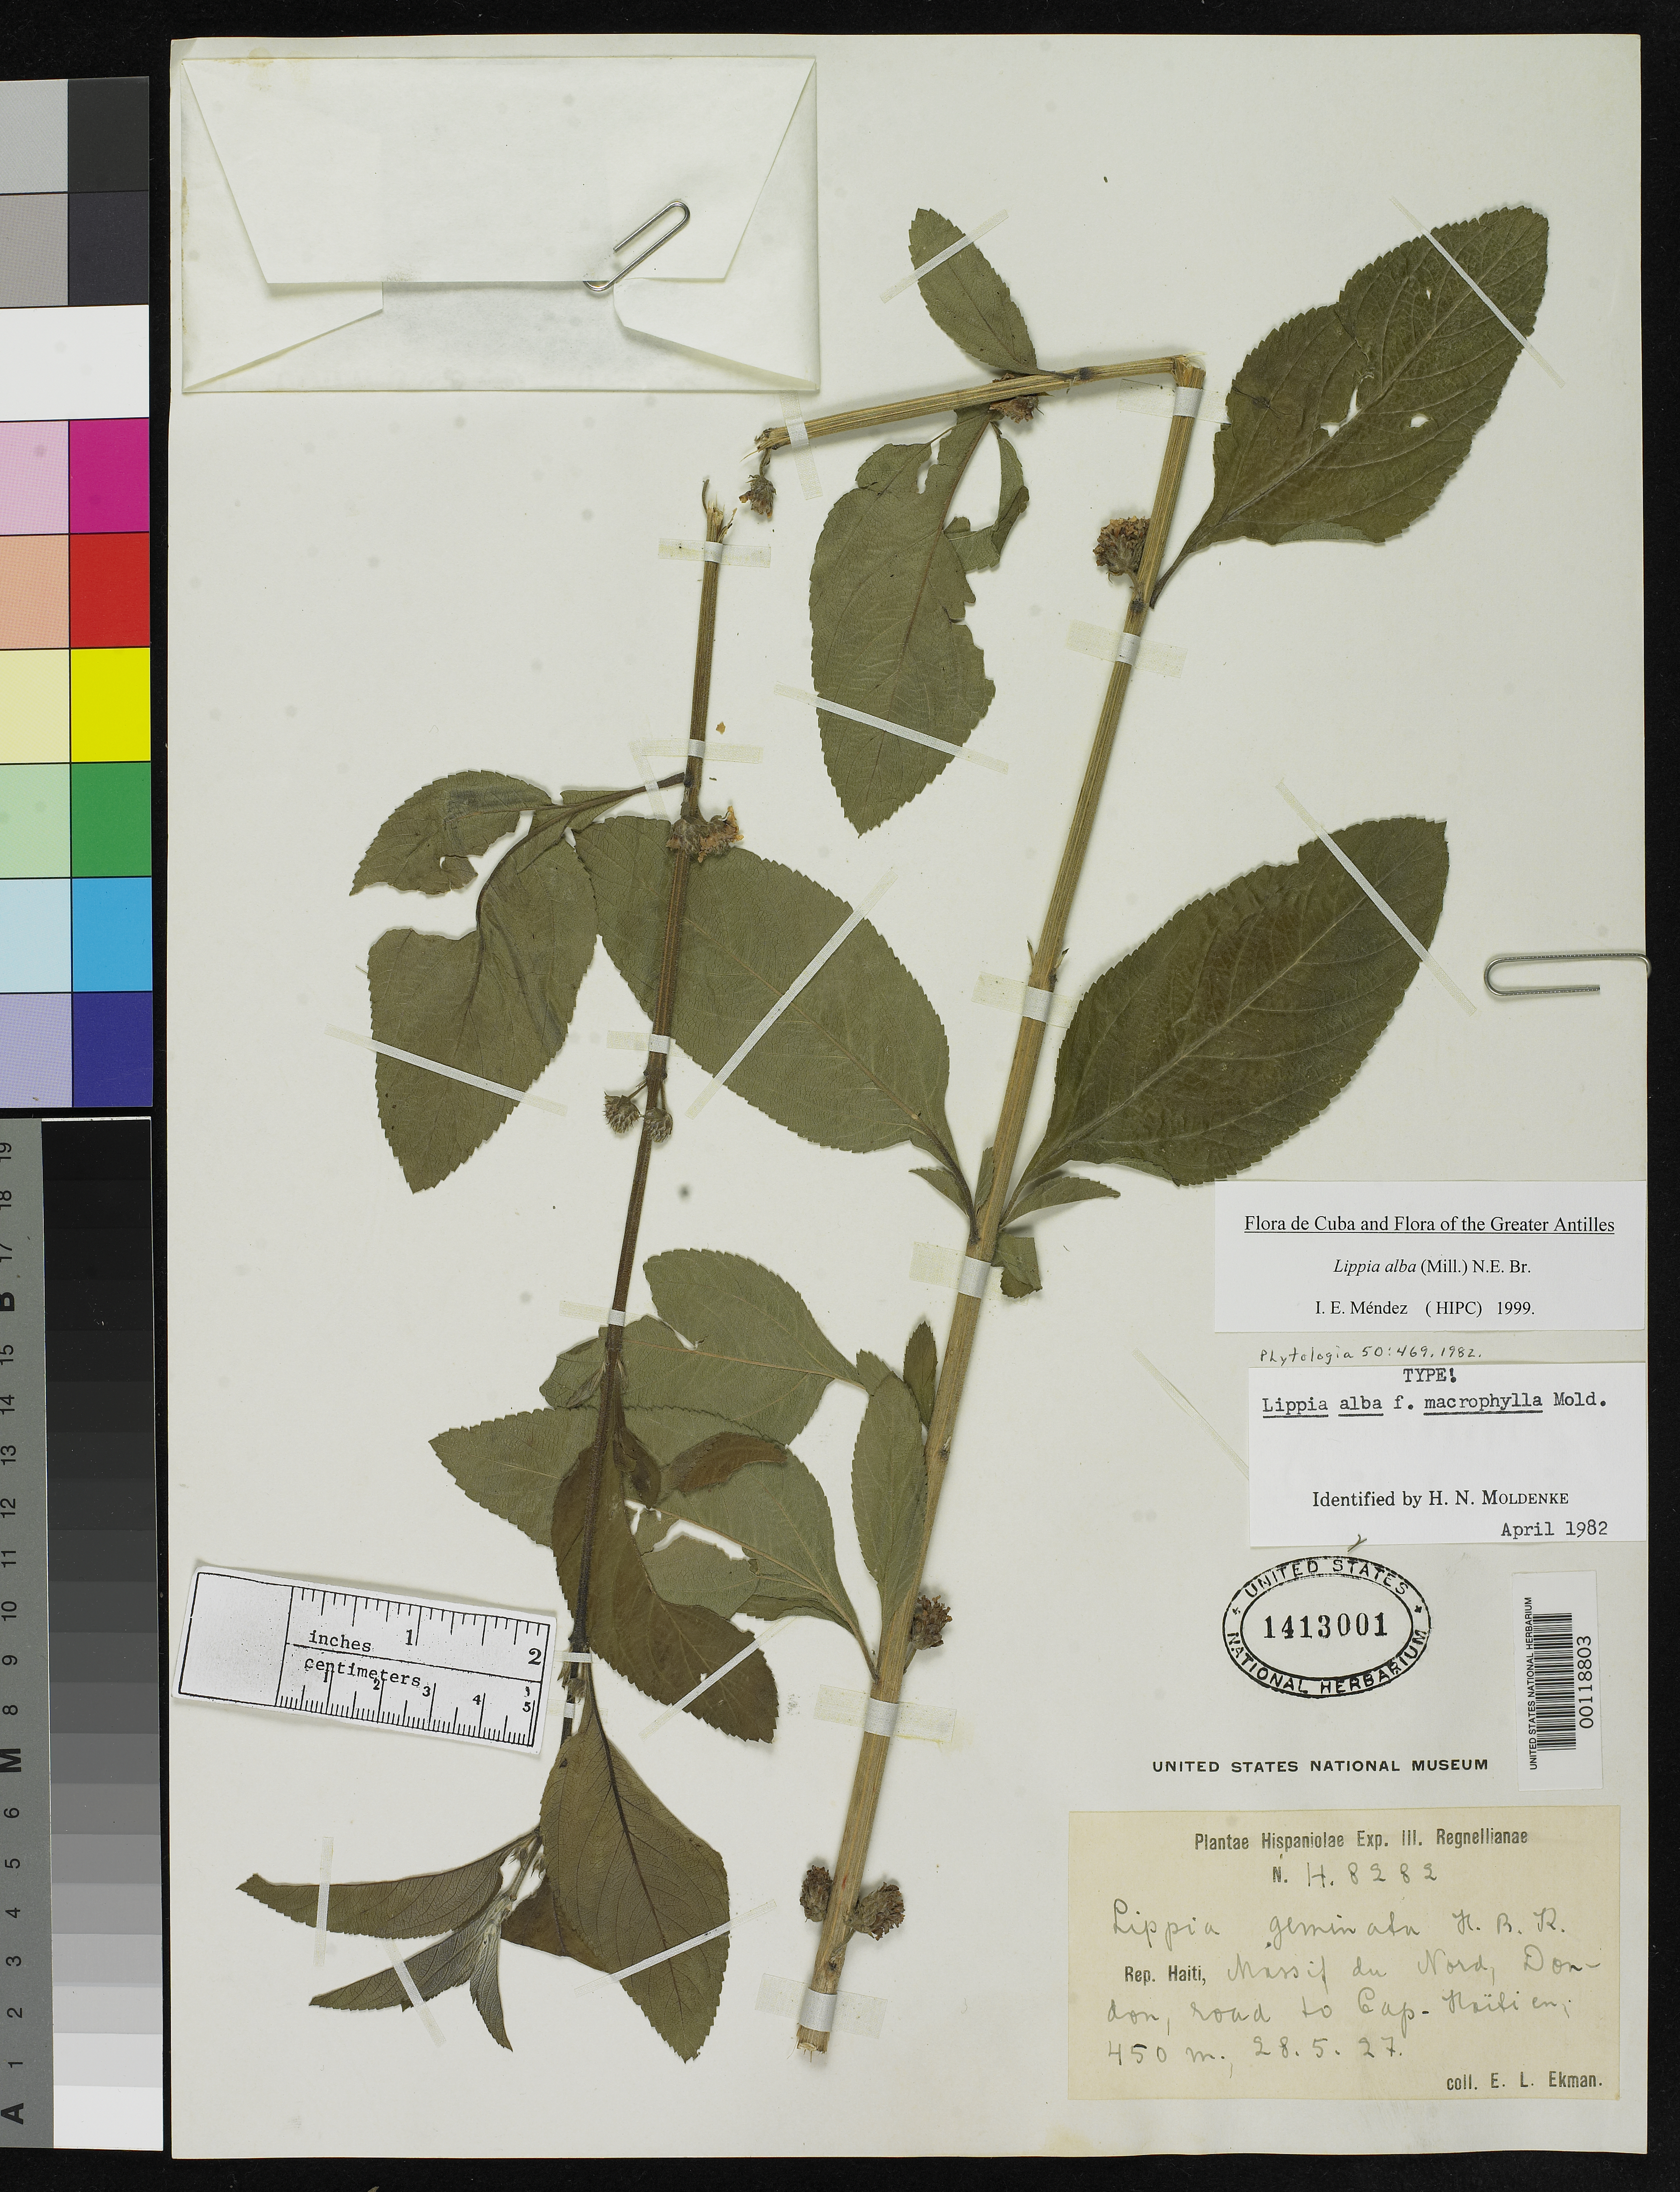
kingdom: Plantae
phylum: Tracheophyta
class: Magnoliopsida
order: Lamiales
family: Verbenaceae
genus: Lippia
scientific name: Lippia alba f. macrophylla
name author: Moldenke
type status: Holotype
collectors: E. L. Ekman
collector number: H 8282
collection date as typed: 28 May 1927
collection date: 1927-05-28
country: Haiti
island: Hispaniola Island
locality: Massif du Nord, Dondon, road to Cap.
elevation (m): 450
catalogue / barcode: US 1413001